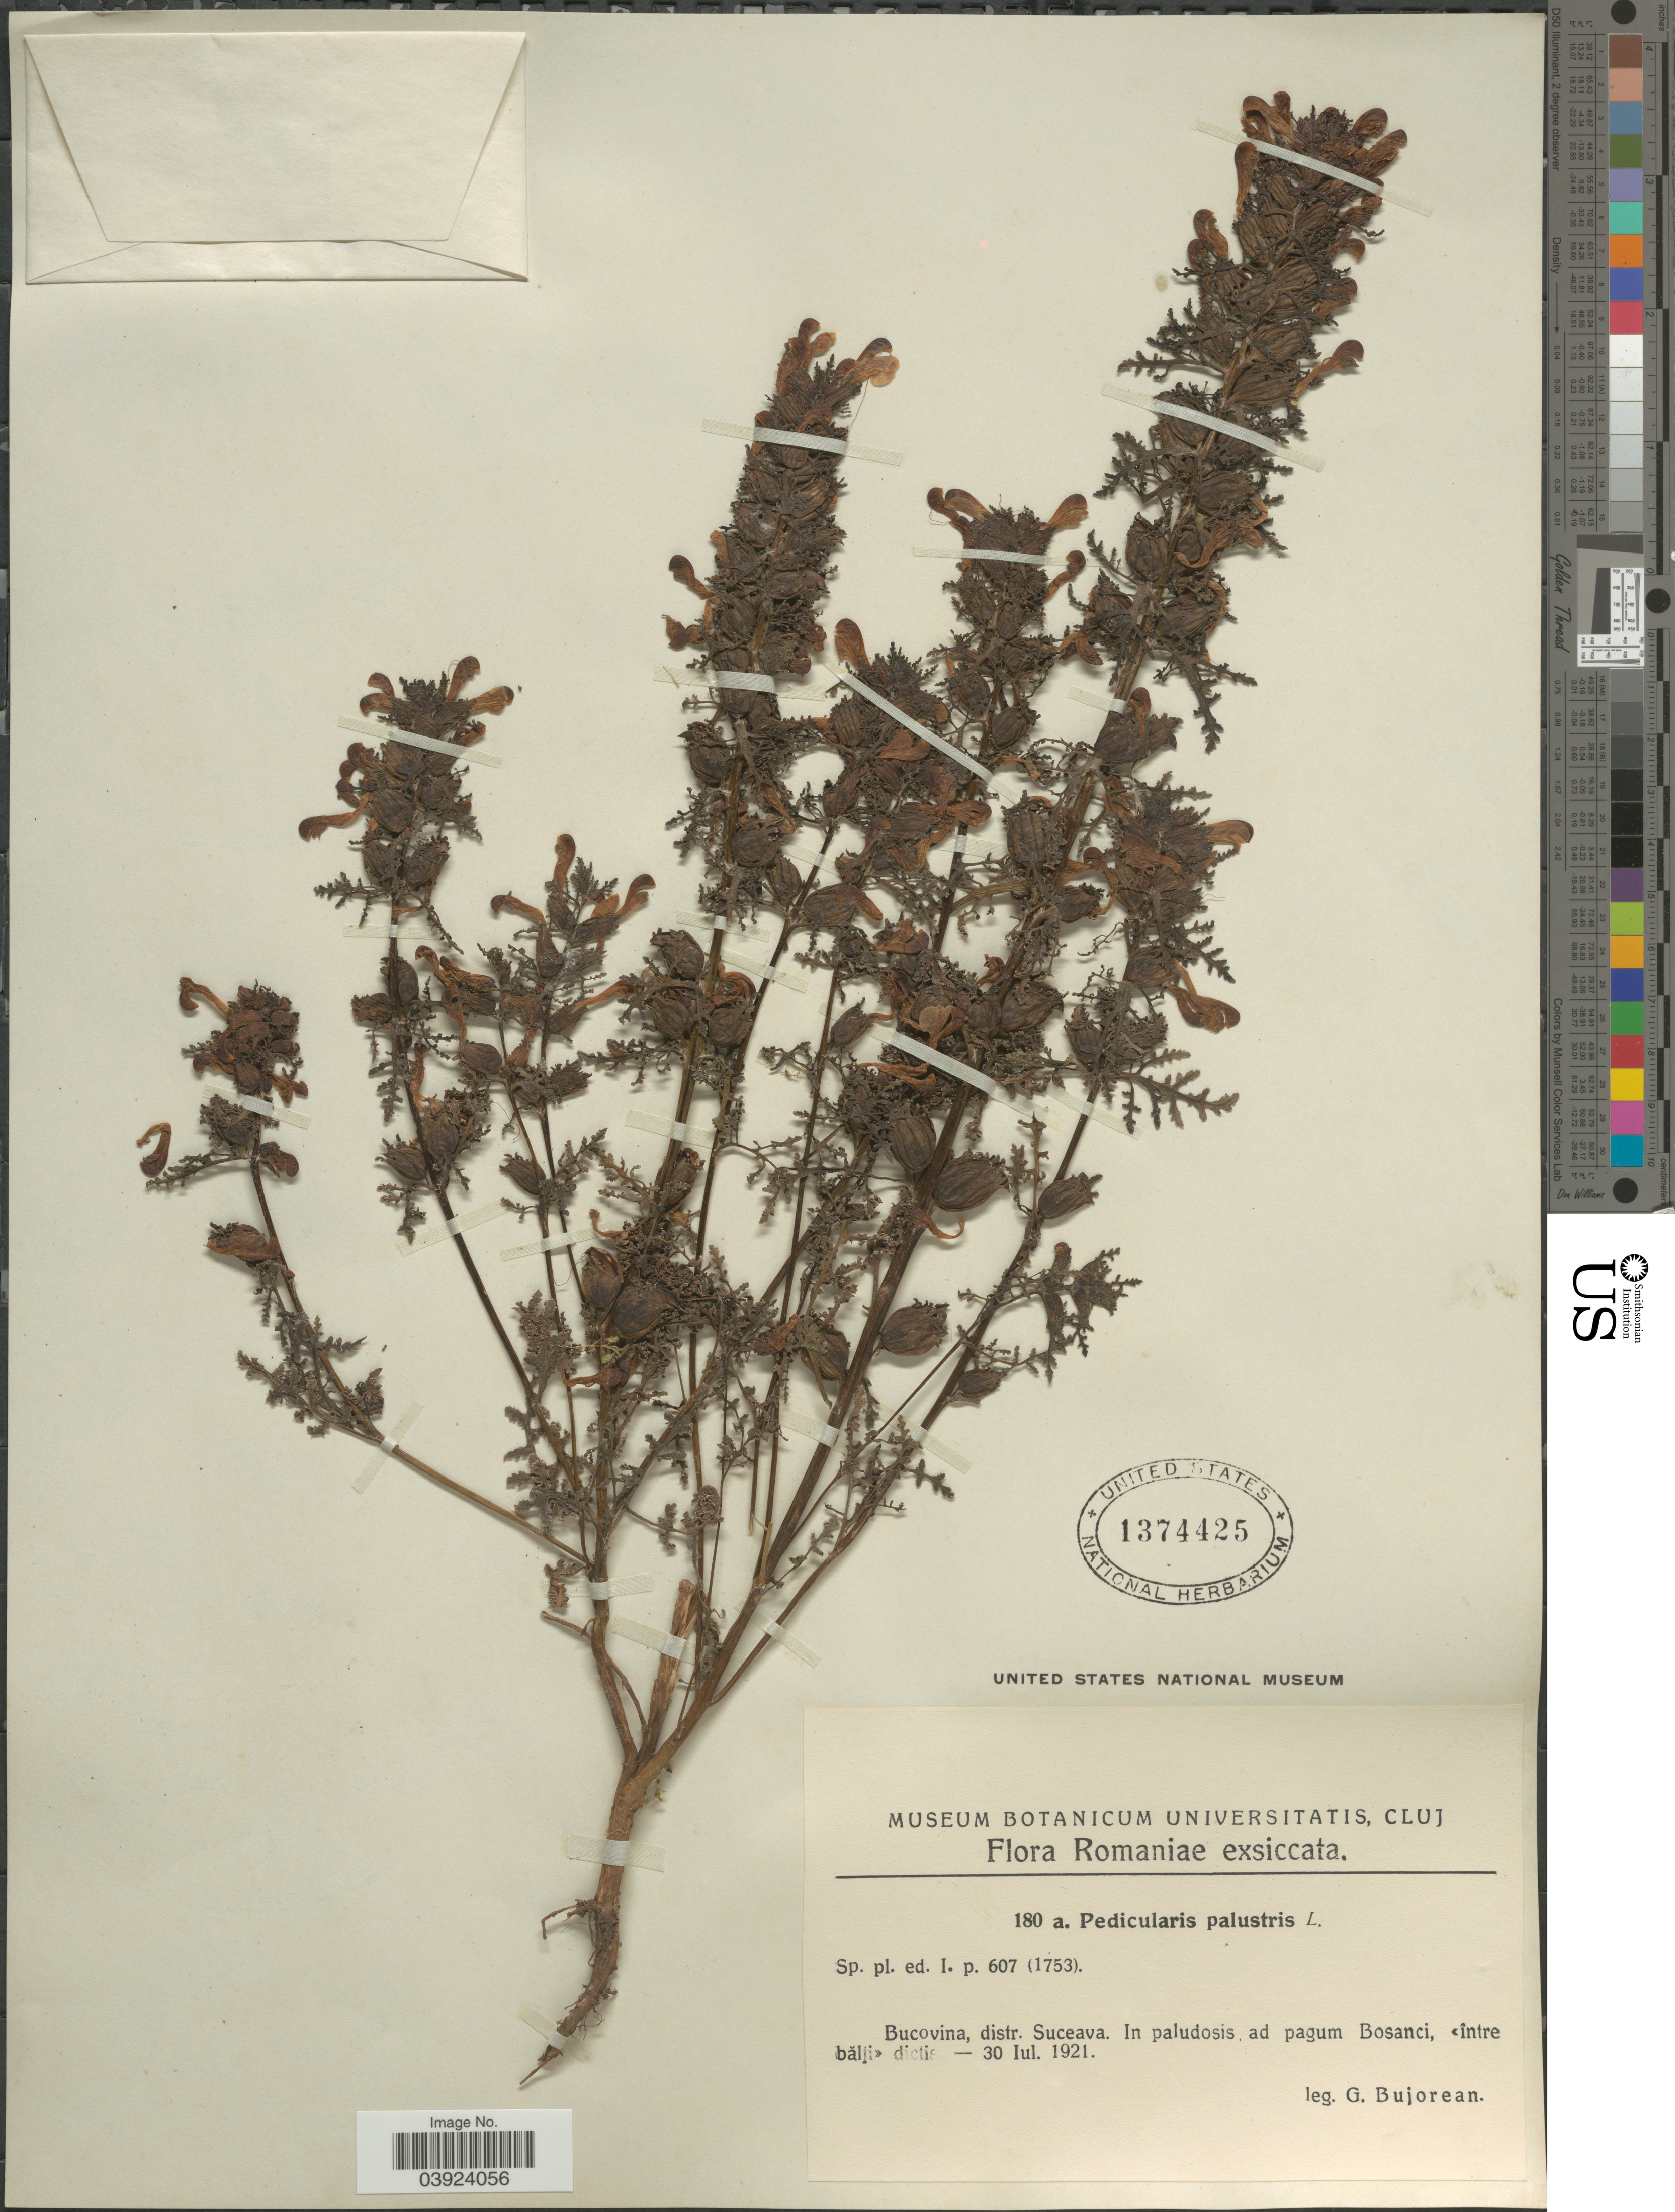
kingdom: Plantae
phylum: Tracheophyta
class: Magnoliopsida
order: Lamiales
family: Orobanchaceae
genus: Pedicularis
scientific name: Pedicularis palustris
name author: L.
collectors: G. Bujorean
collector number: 180a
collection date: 1921-07-30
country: Romania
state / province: Suceava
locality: Romaniae. Bucovina, distr. Suceava. In paludosis ad pagum Bosanci, <intre balji> dictis.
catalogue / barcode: US 1374425